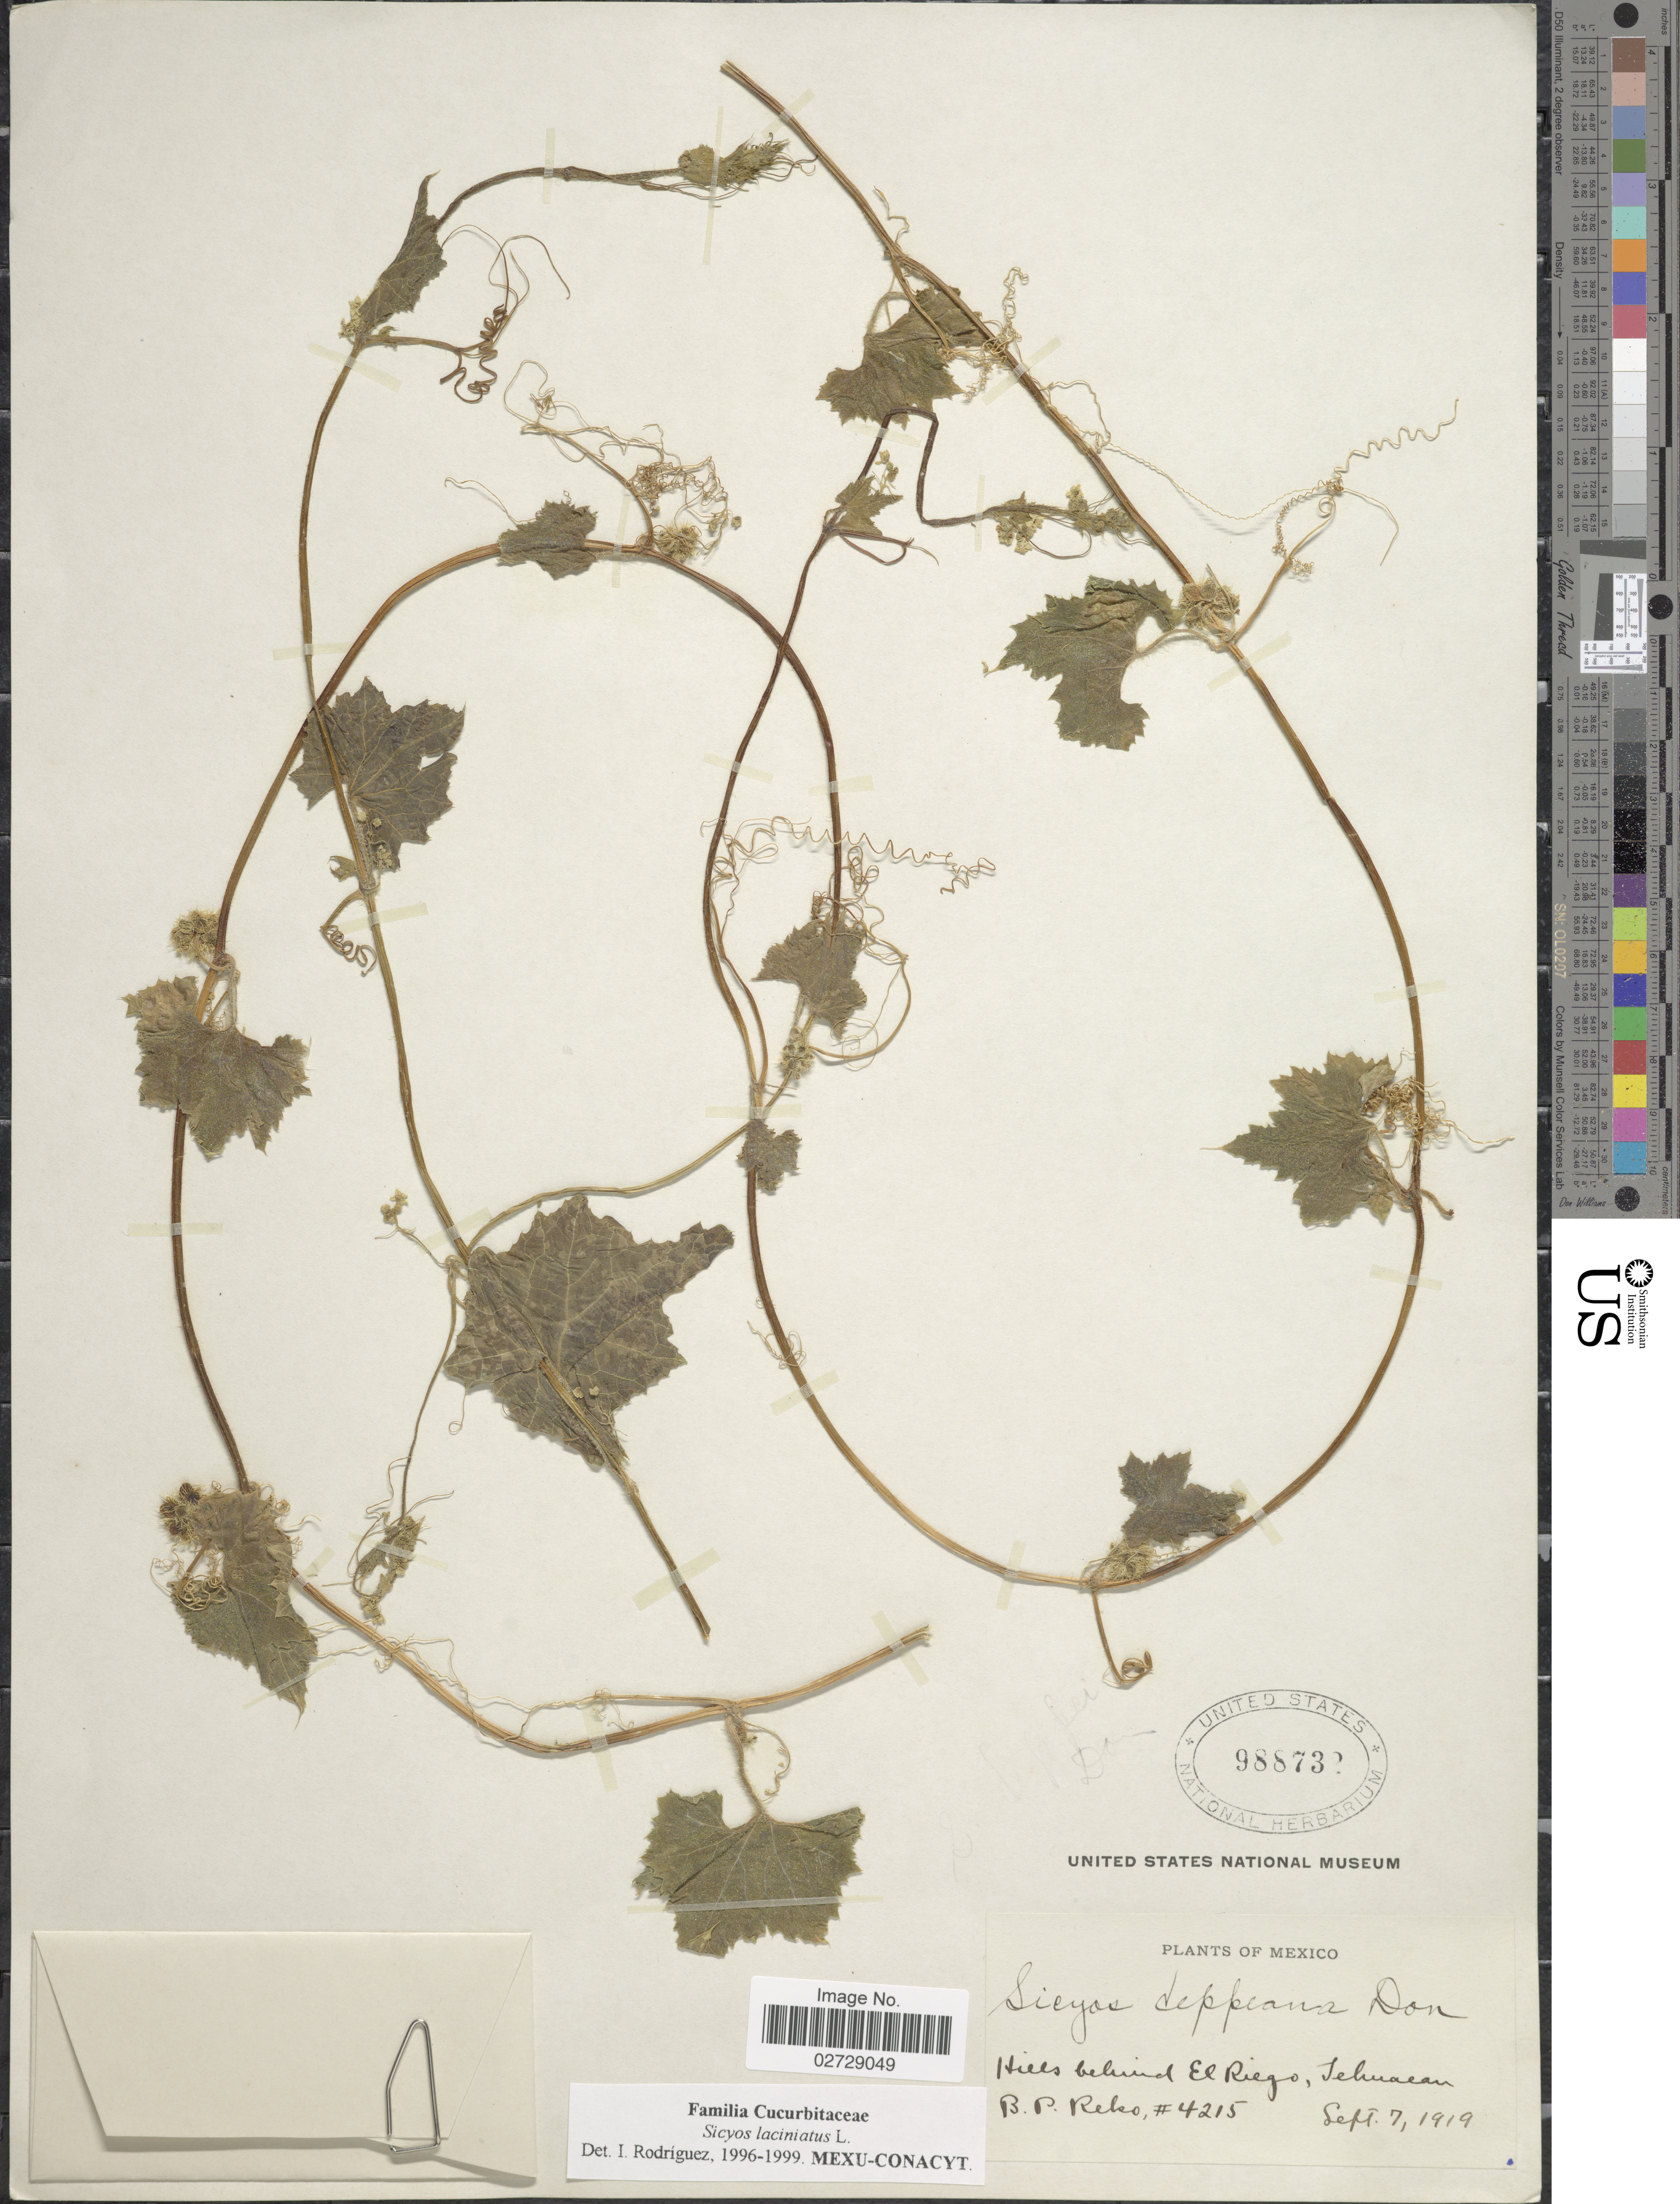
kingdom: Plantae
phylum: Tracheophyta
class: Magnoliopsida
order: Cucurbitales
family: Cucurbitaceae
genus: Sicyos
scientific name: Sicyos laciniatus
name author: L.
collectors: B. P. Reko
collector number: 4215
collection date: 1919-09-07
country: Mexico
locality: Hills behind El Riego, Tehuacan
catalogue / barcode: US 988732